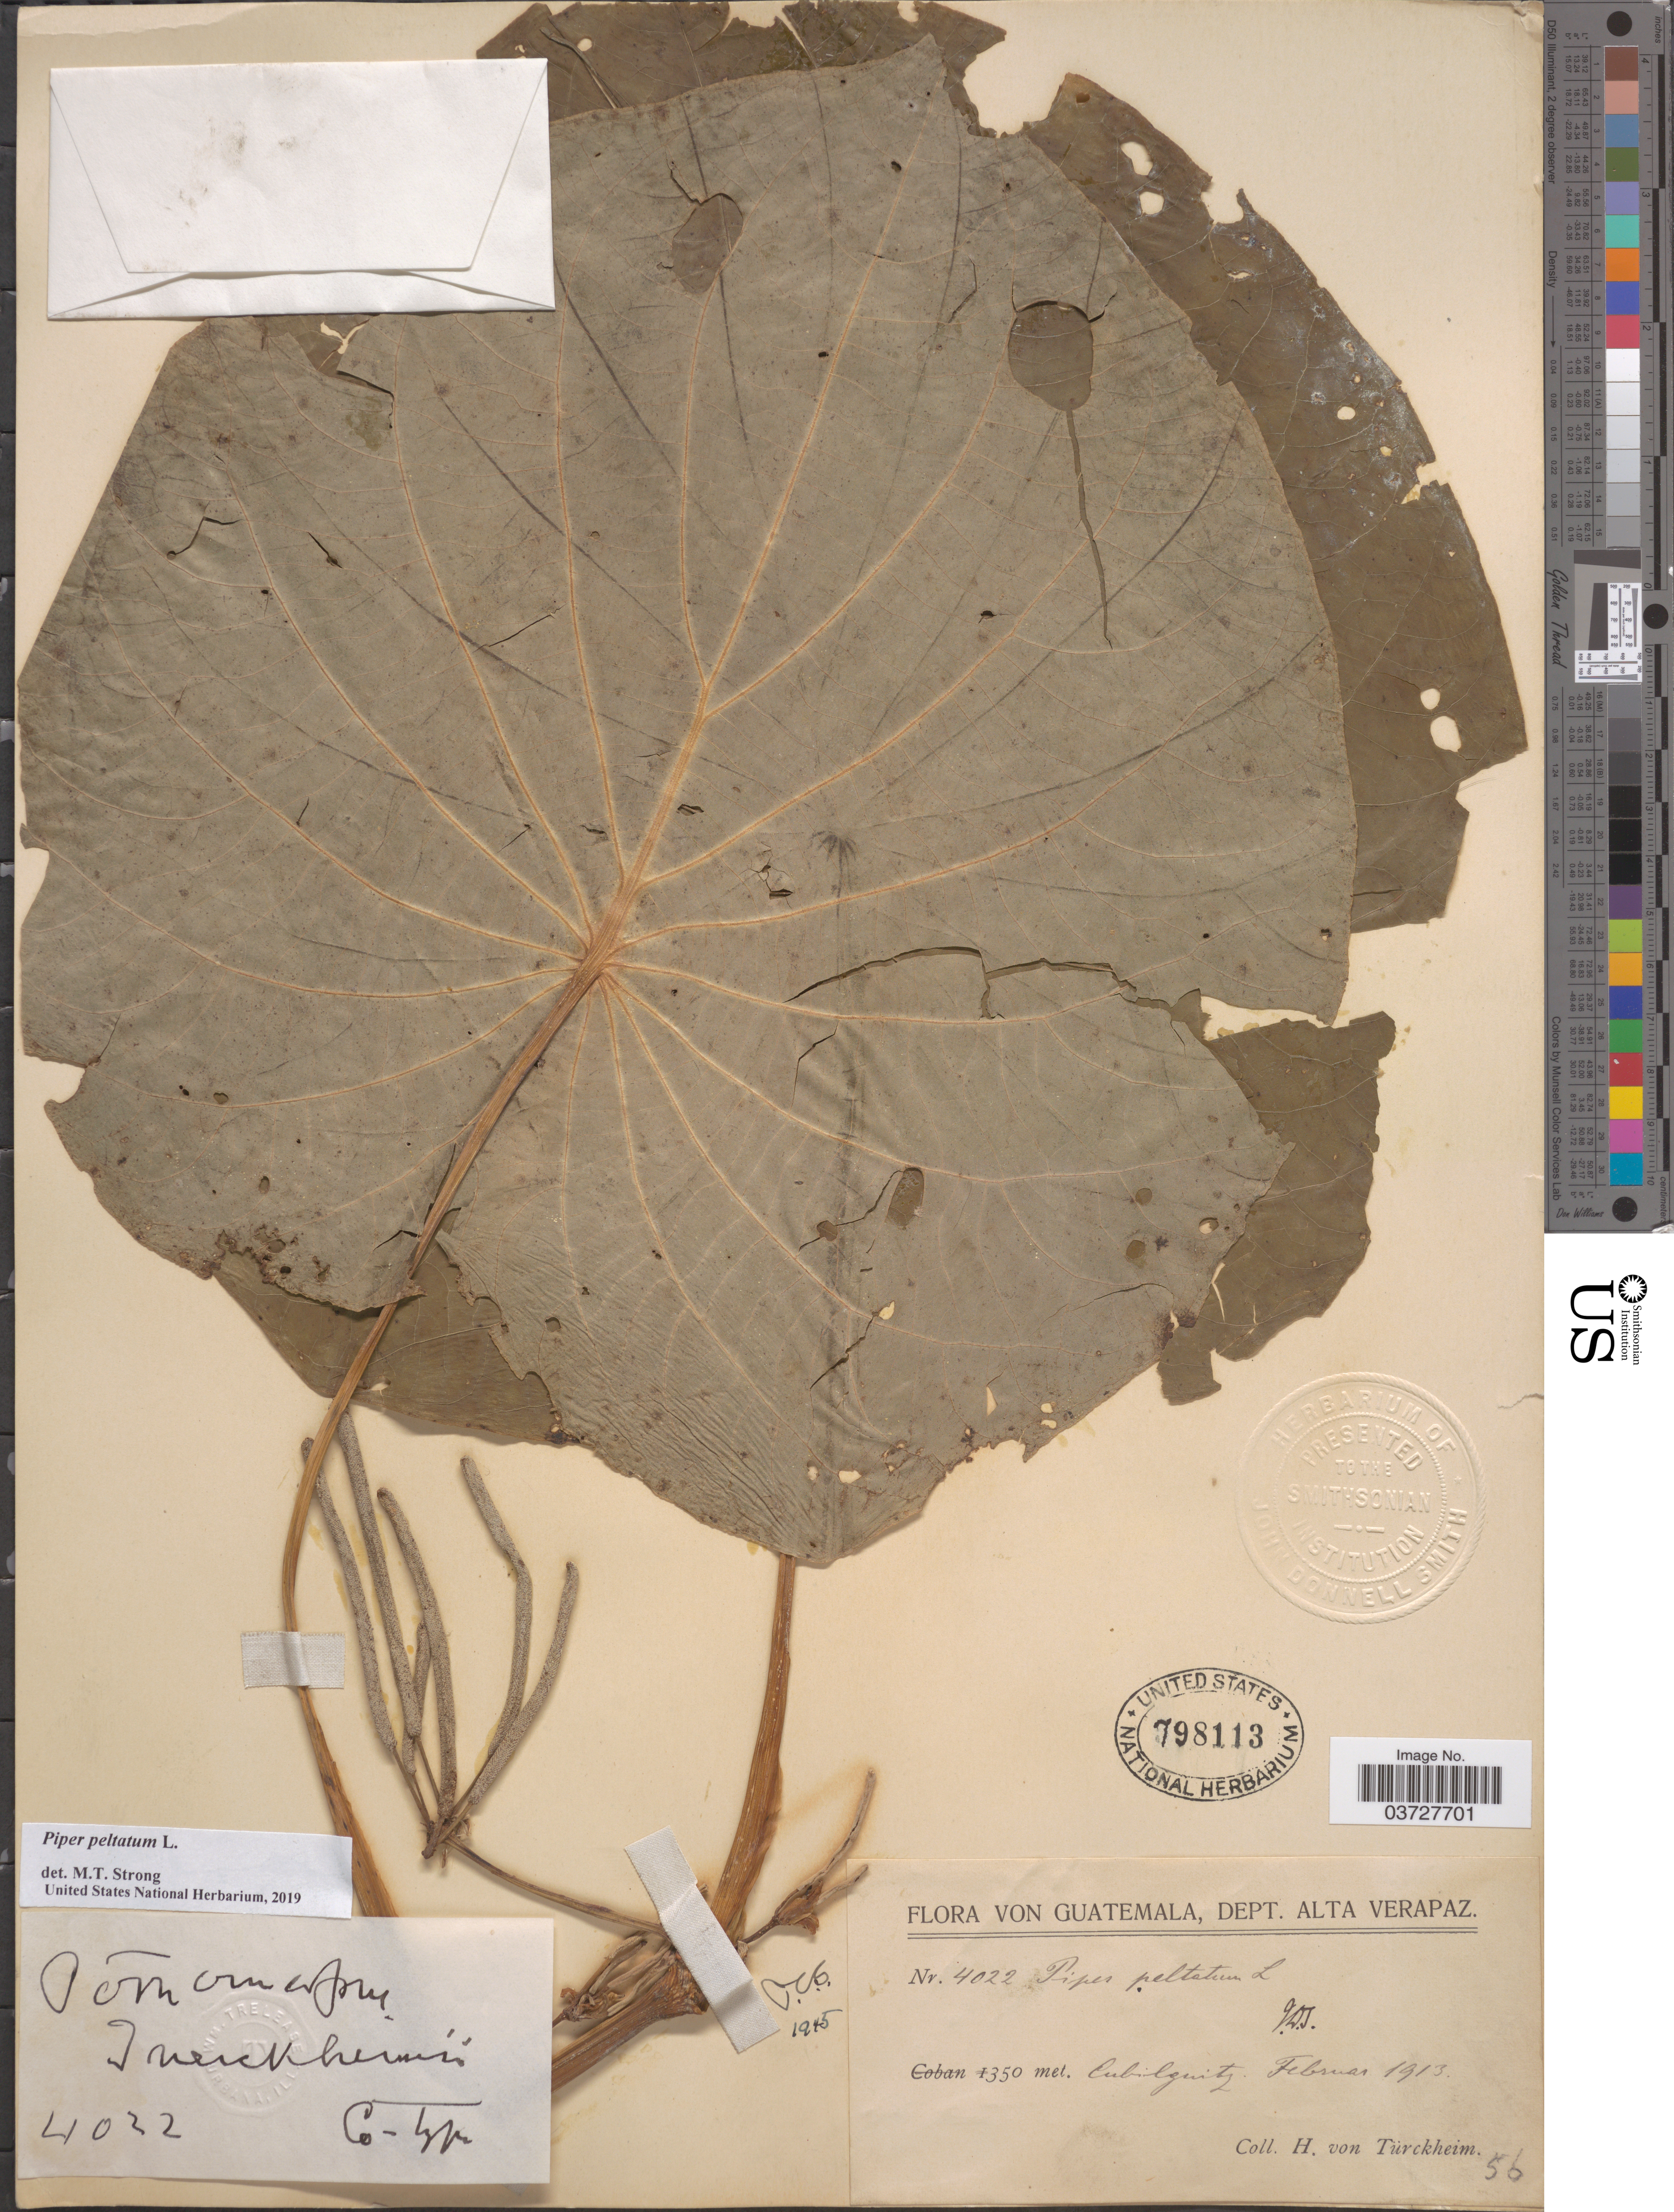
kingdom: Plantae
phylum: Tracheophyta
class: Magnoliopsida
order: Piperales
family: Piperaceae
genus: Piper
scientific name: Piper peltatum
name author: L.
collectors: H. von Türckheim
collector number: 4022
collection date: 1913-02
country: Guatemala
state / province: Alta Verapaz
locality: Dept. Alta Verapaz. Cubilquitz.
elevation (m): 350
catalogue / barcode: US 798113